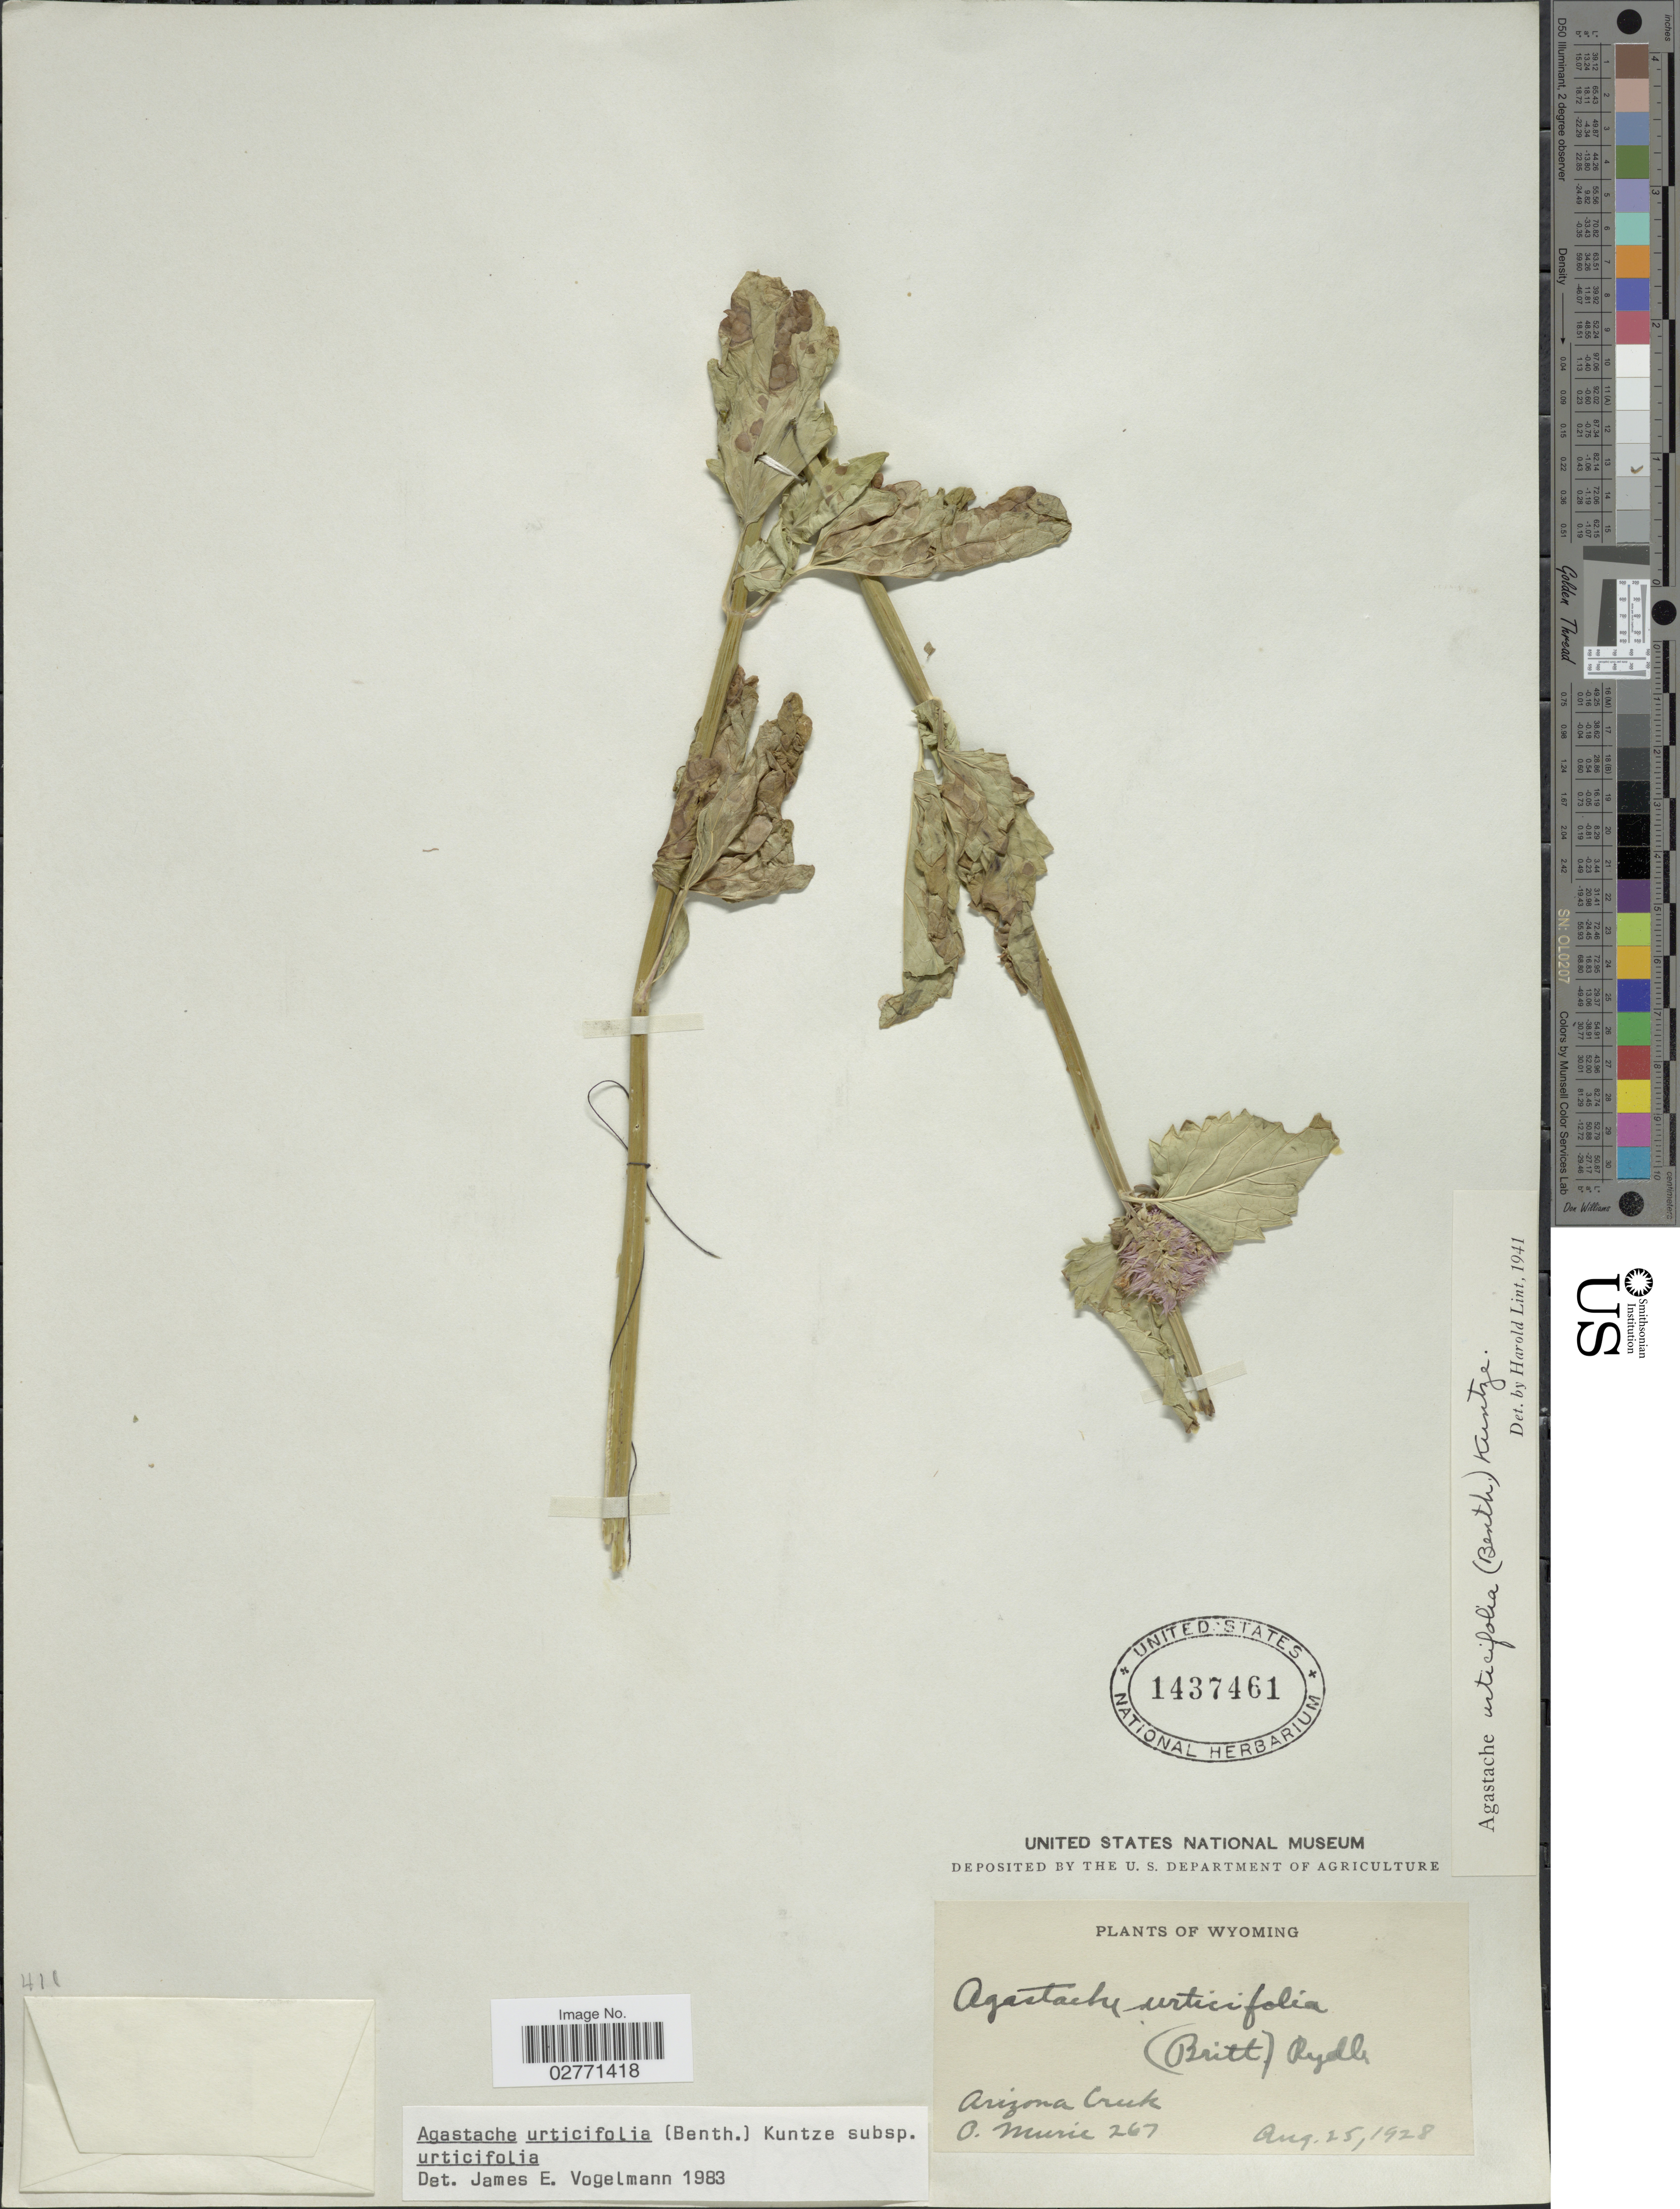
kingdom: Plantae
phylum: Tracheophyta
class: Magnoliopsida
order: Lamiales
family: Lamiaceae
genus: Agastache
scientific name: Agastache urticifolia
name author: (Benth.) Kuntze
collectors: O. Murie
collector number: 267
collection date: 1928-08-25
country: United States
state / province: Wyoming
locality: Arizona Creek.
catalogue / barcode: US 1437461